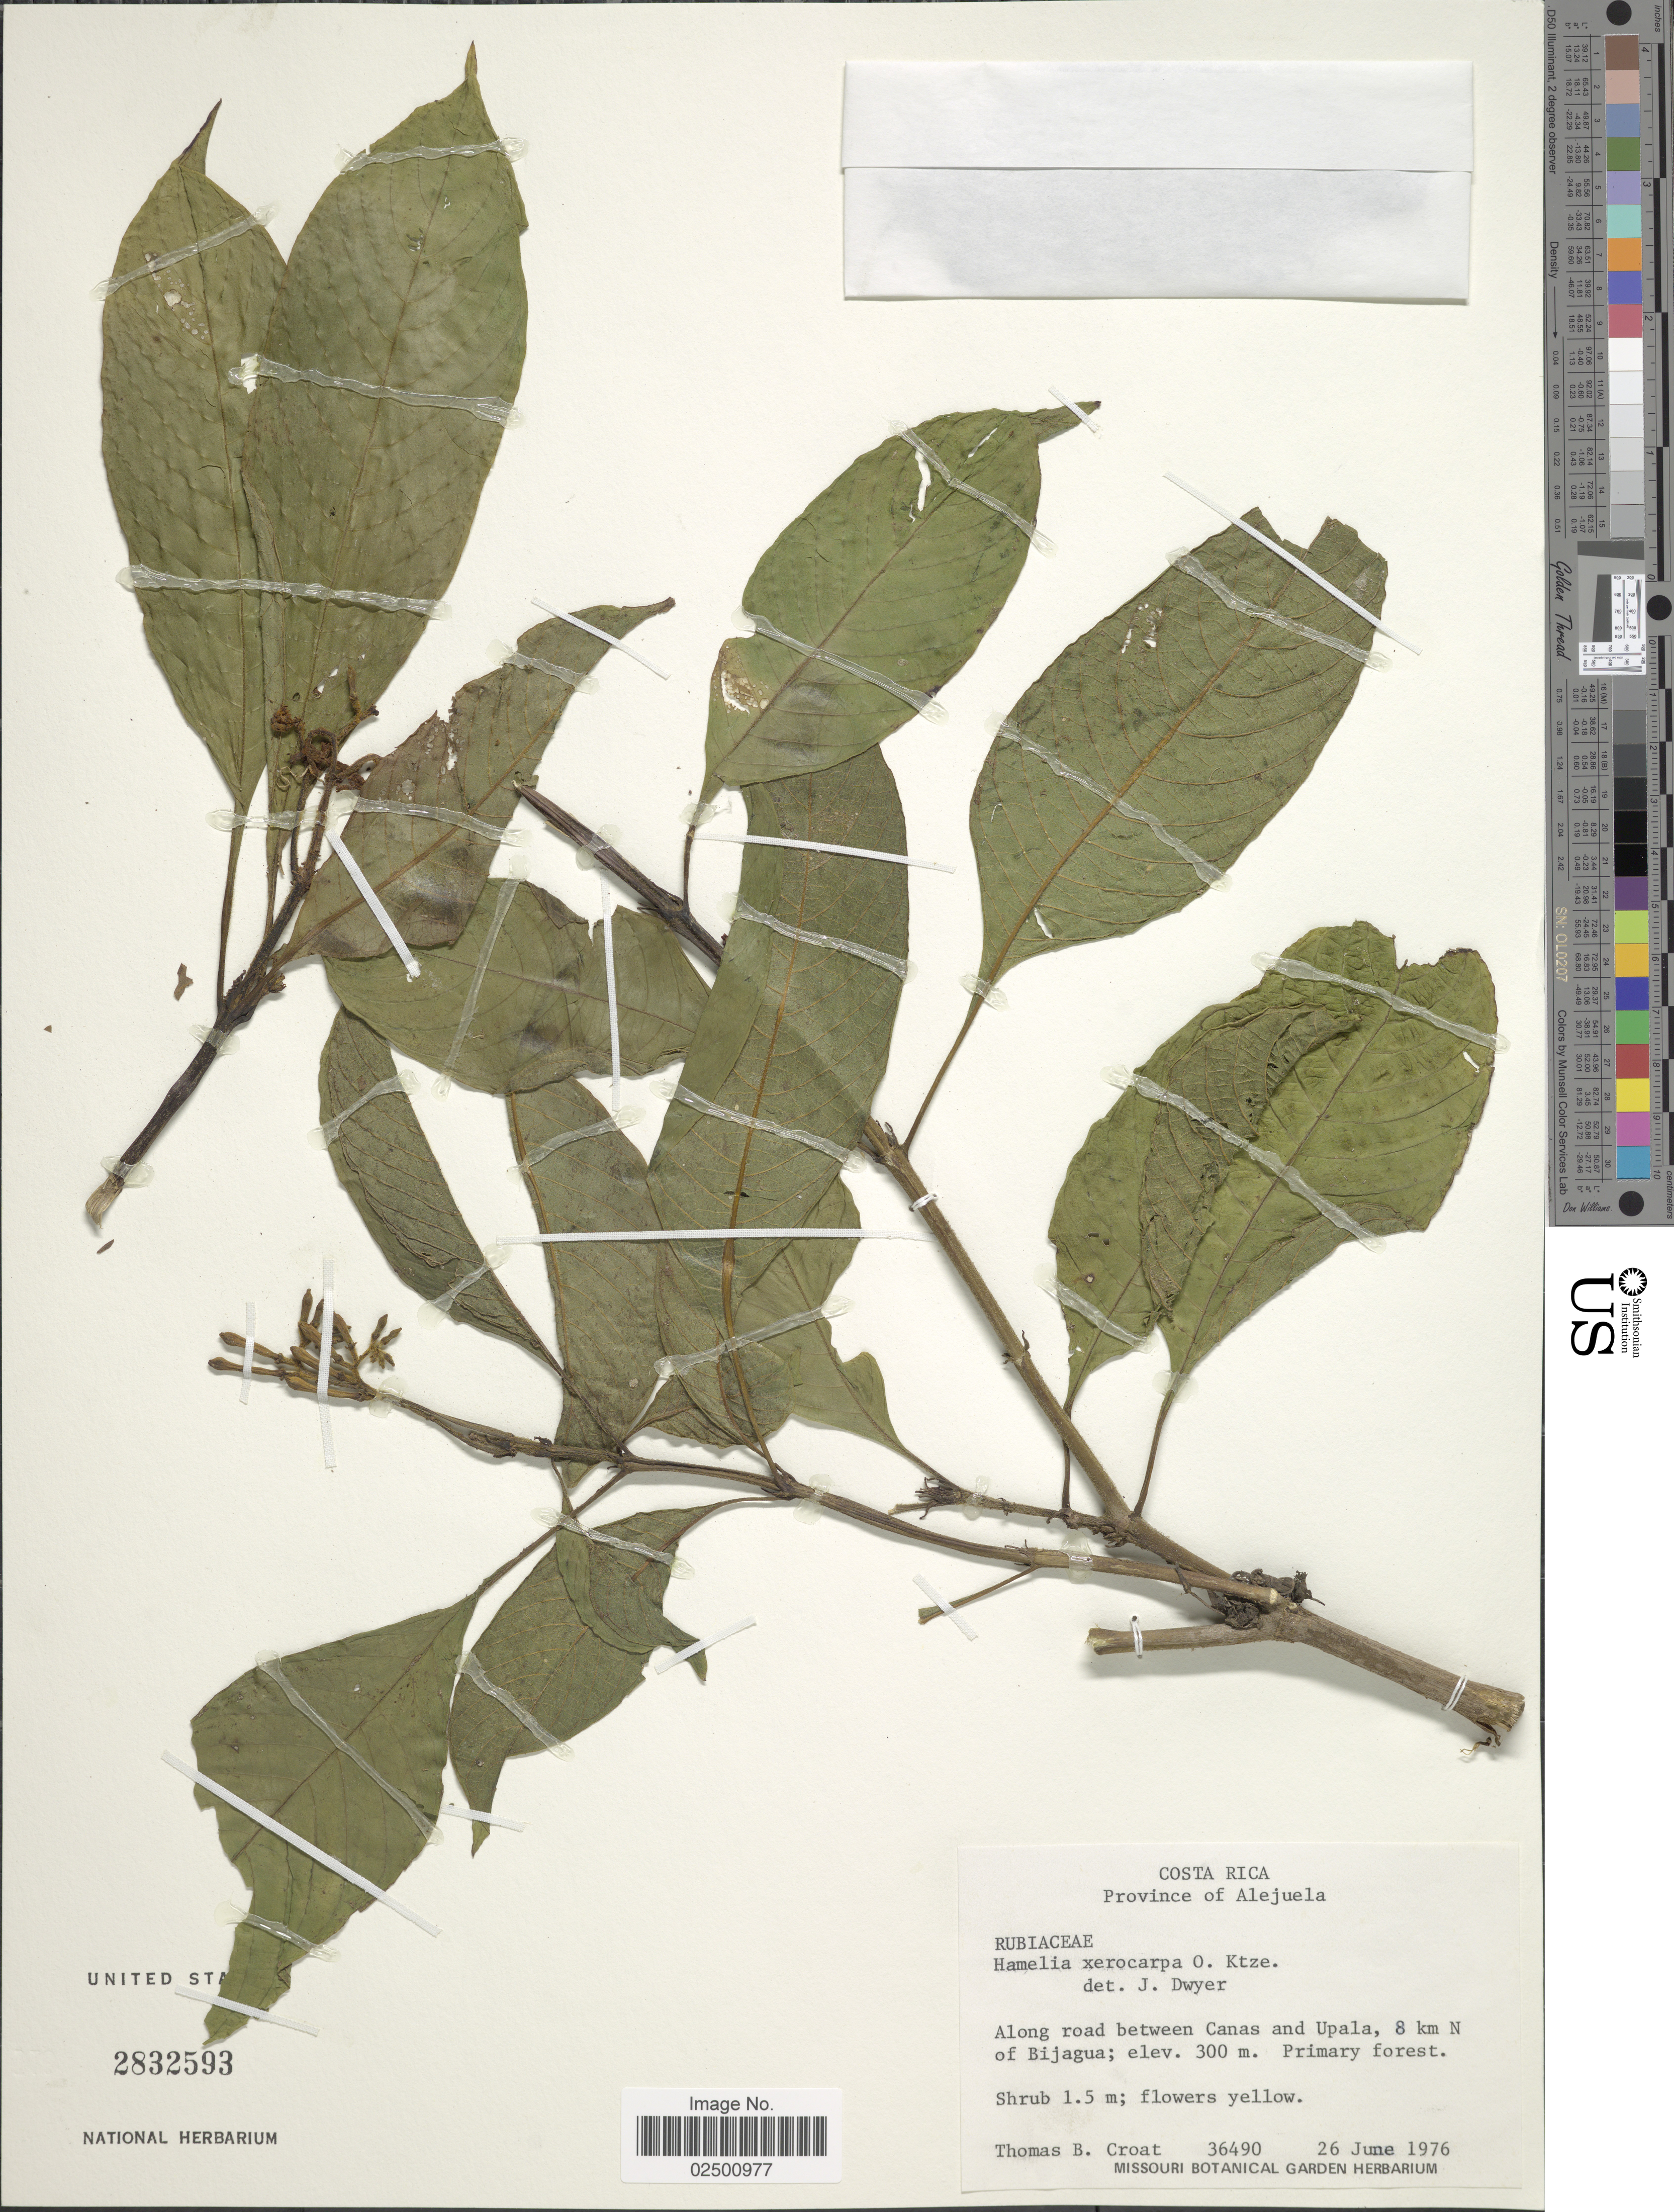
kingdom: Plantae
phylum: Tracheophyta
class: Magnoliopsida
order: Gentianales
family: Rubiaceae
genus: Hamelia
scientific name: Hamelia xerocarpa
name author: Kuntze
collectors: T. B. Croat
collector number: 36490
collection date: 1976-06-26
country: Costa Rica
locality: Province of Alejuela. Along road between Canas and Upala, 8 km N of Bijagua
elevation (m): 300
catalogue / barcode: US 2832593